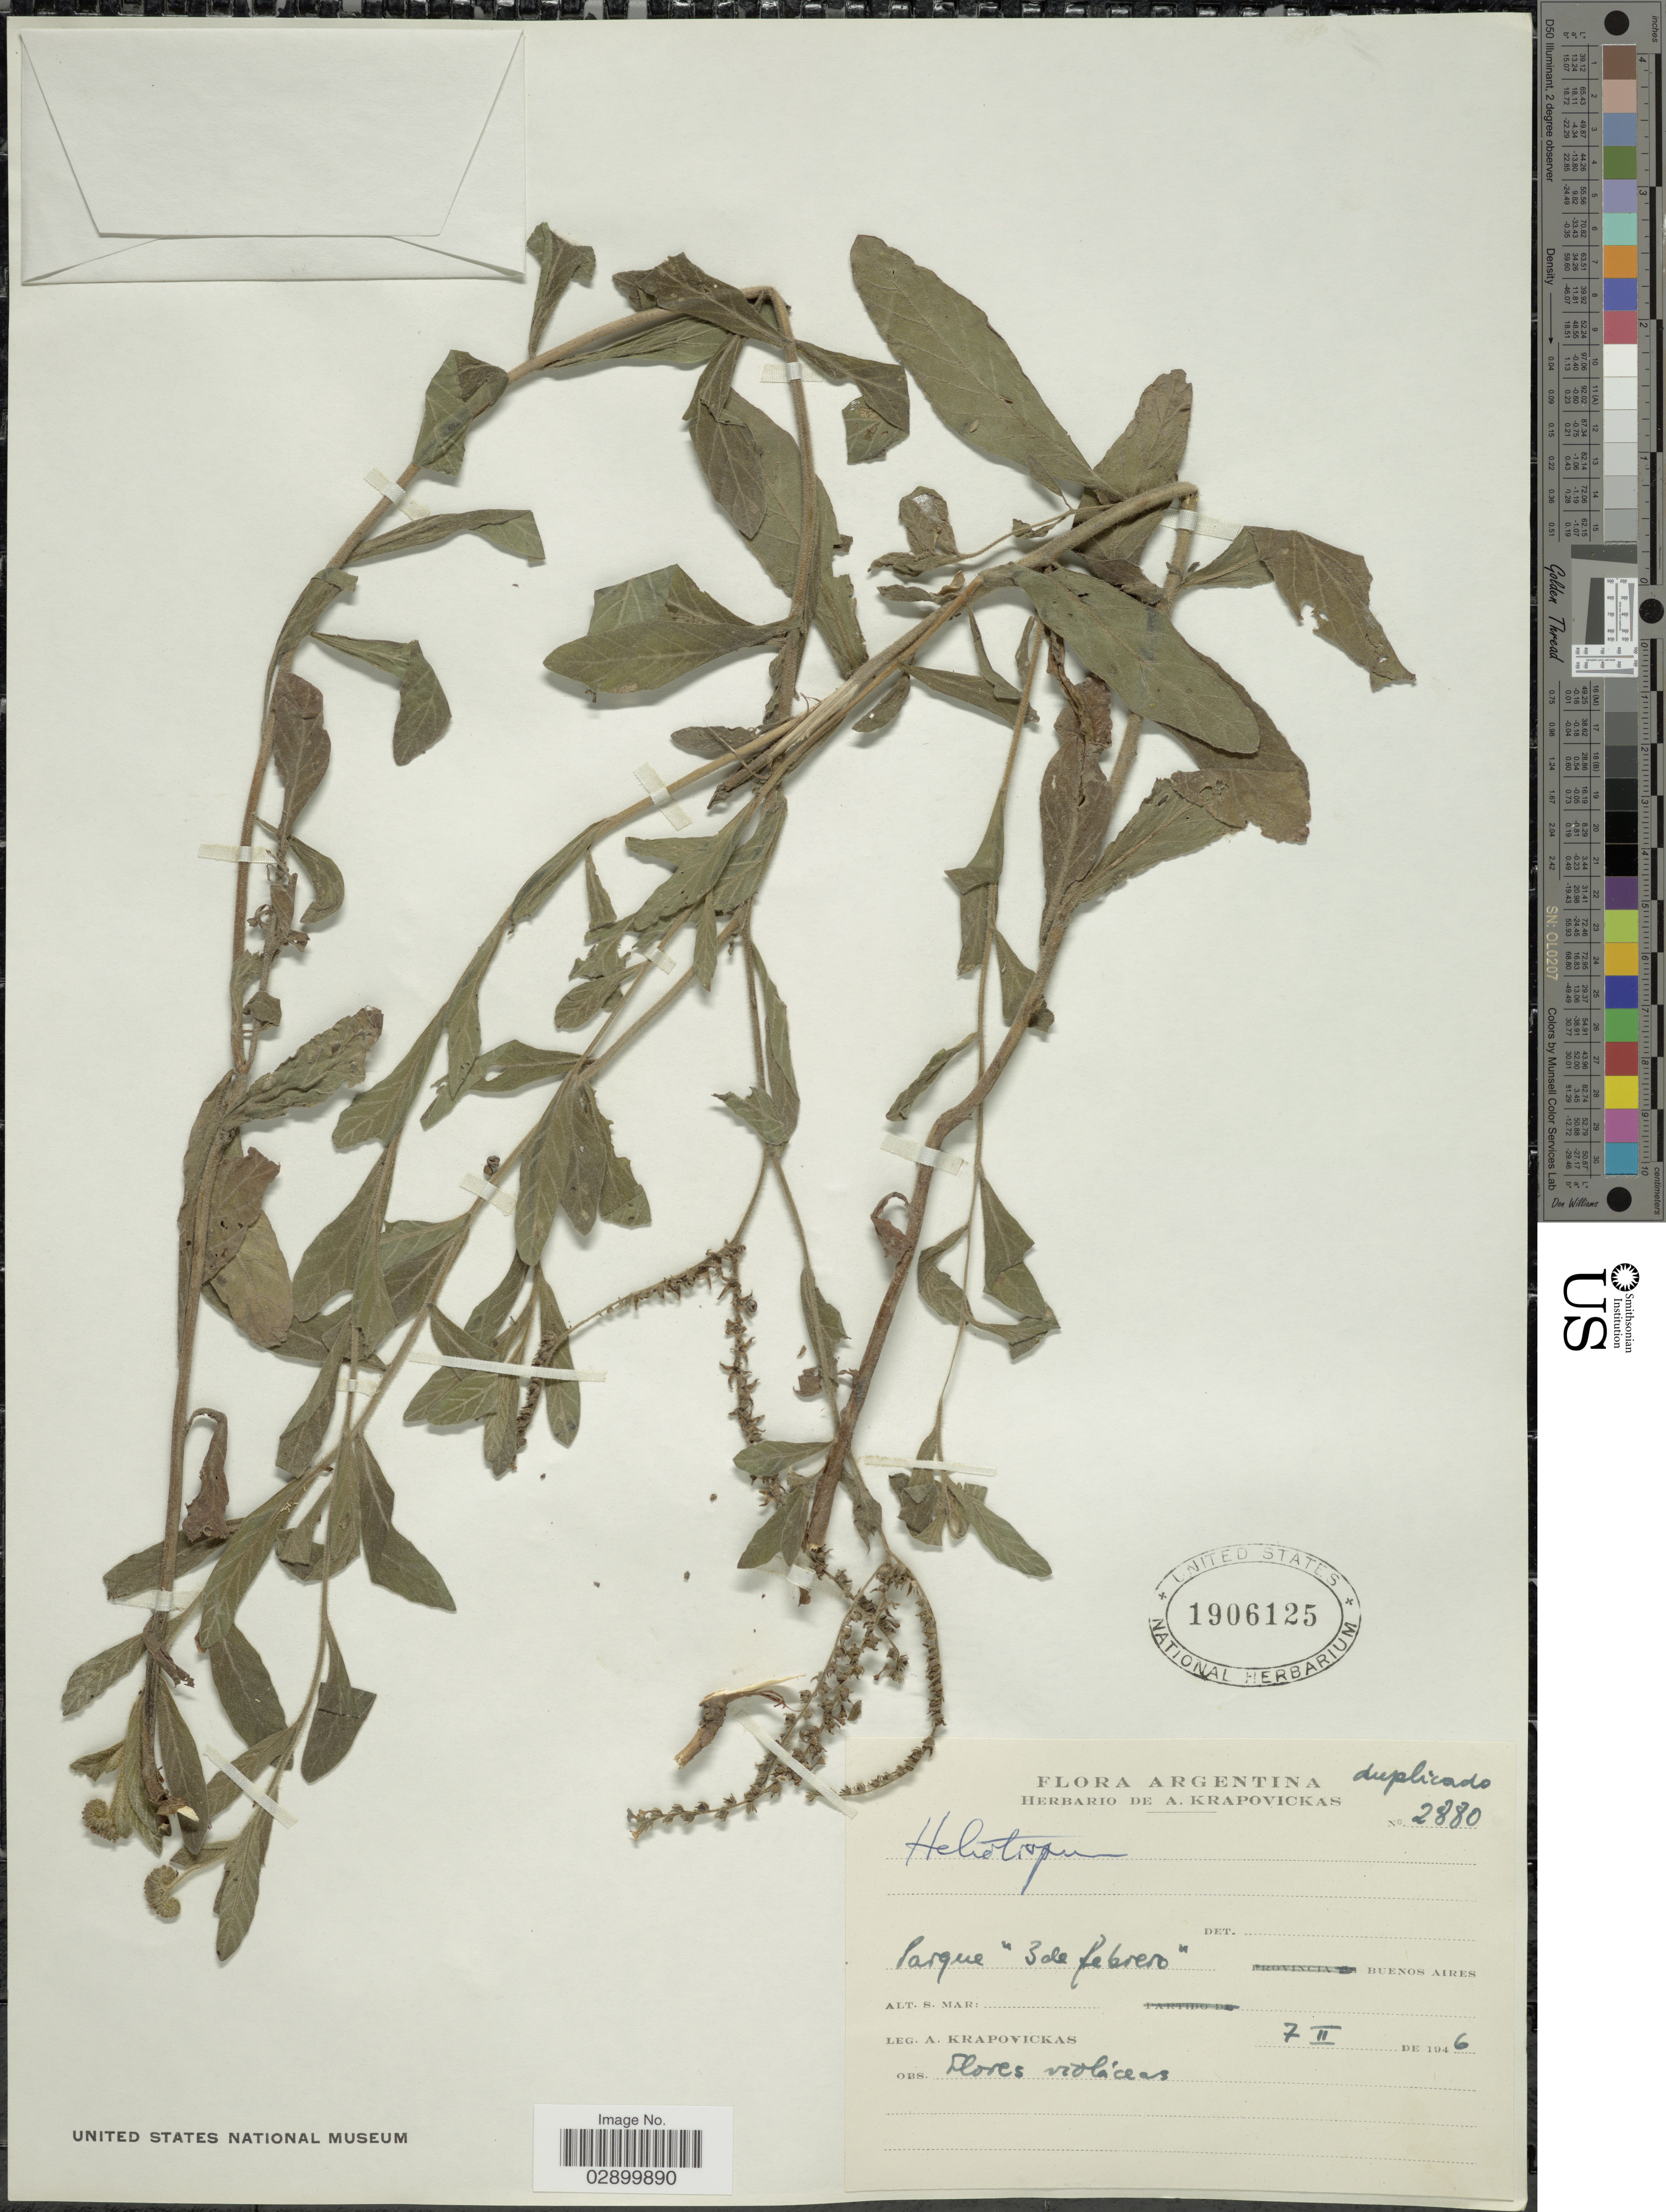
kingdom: Plantae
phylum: Tracheophyta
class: Magnoliopsida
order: Boraginales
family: Heliotropiaceae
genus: Heliotropium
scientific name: Heliotropium amplexicaule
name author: Vahl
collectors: A. Krapovickas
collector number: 2880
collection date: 1946-02-07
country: Argentina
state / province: Buenos Aires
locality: Parque "3 de febrero".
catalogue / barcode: US 1906125